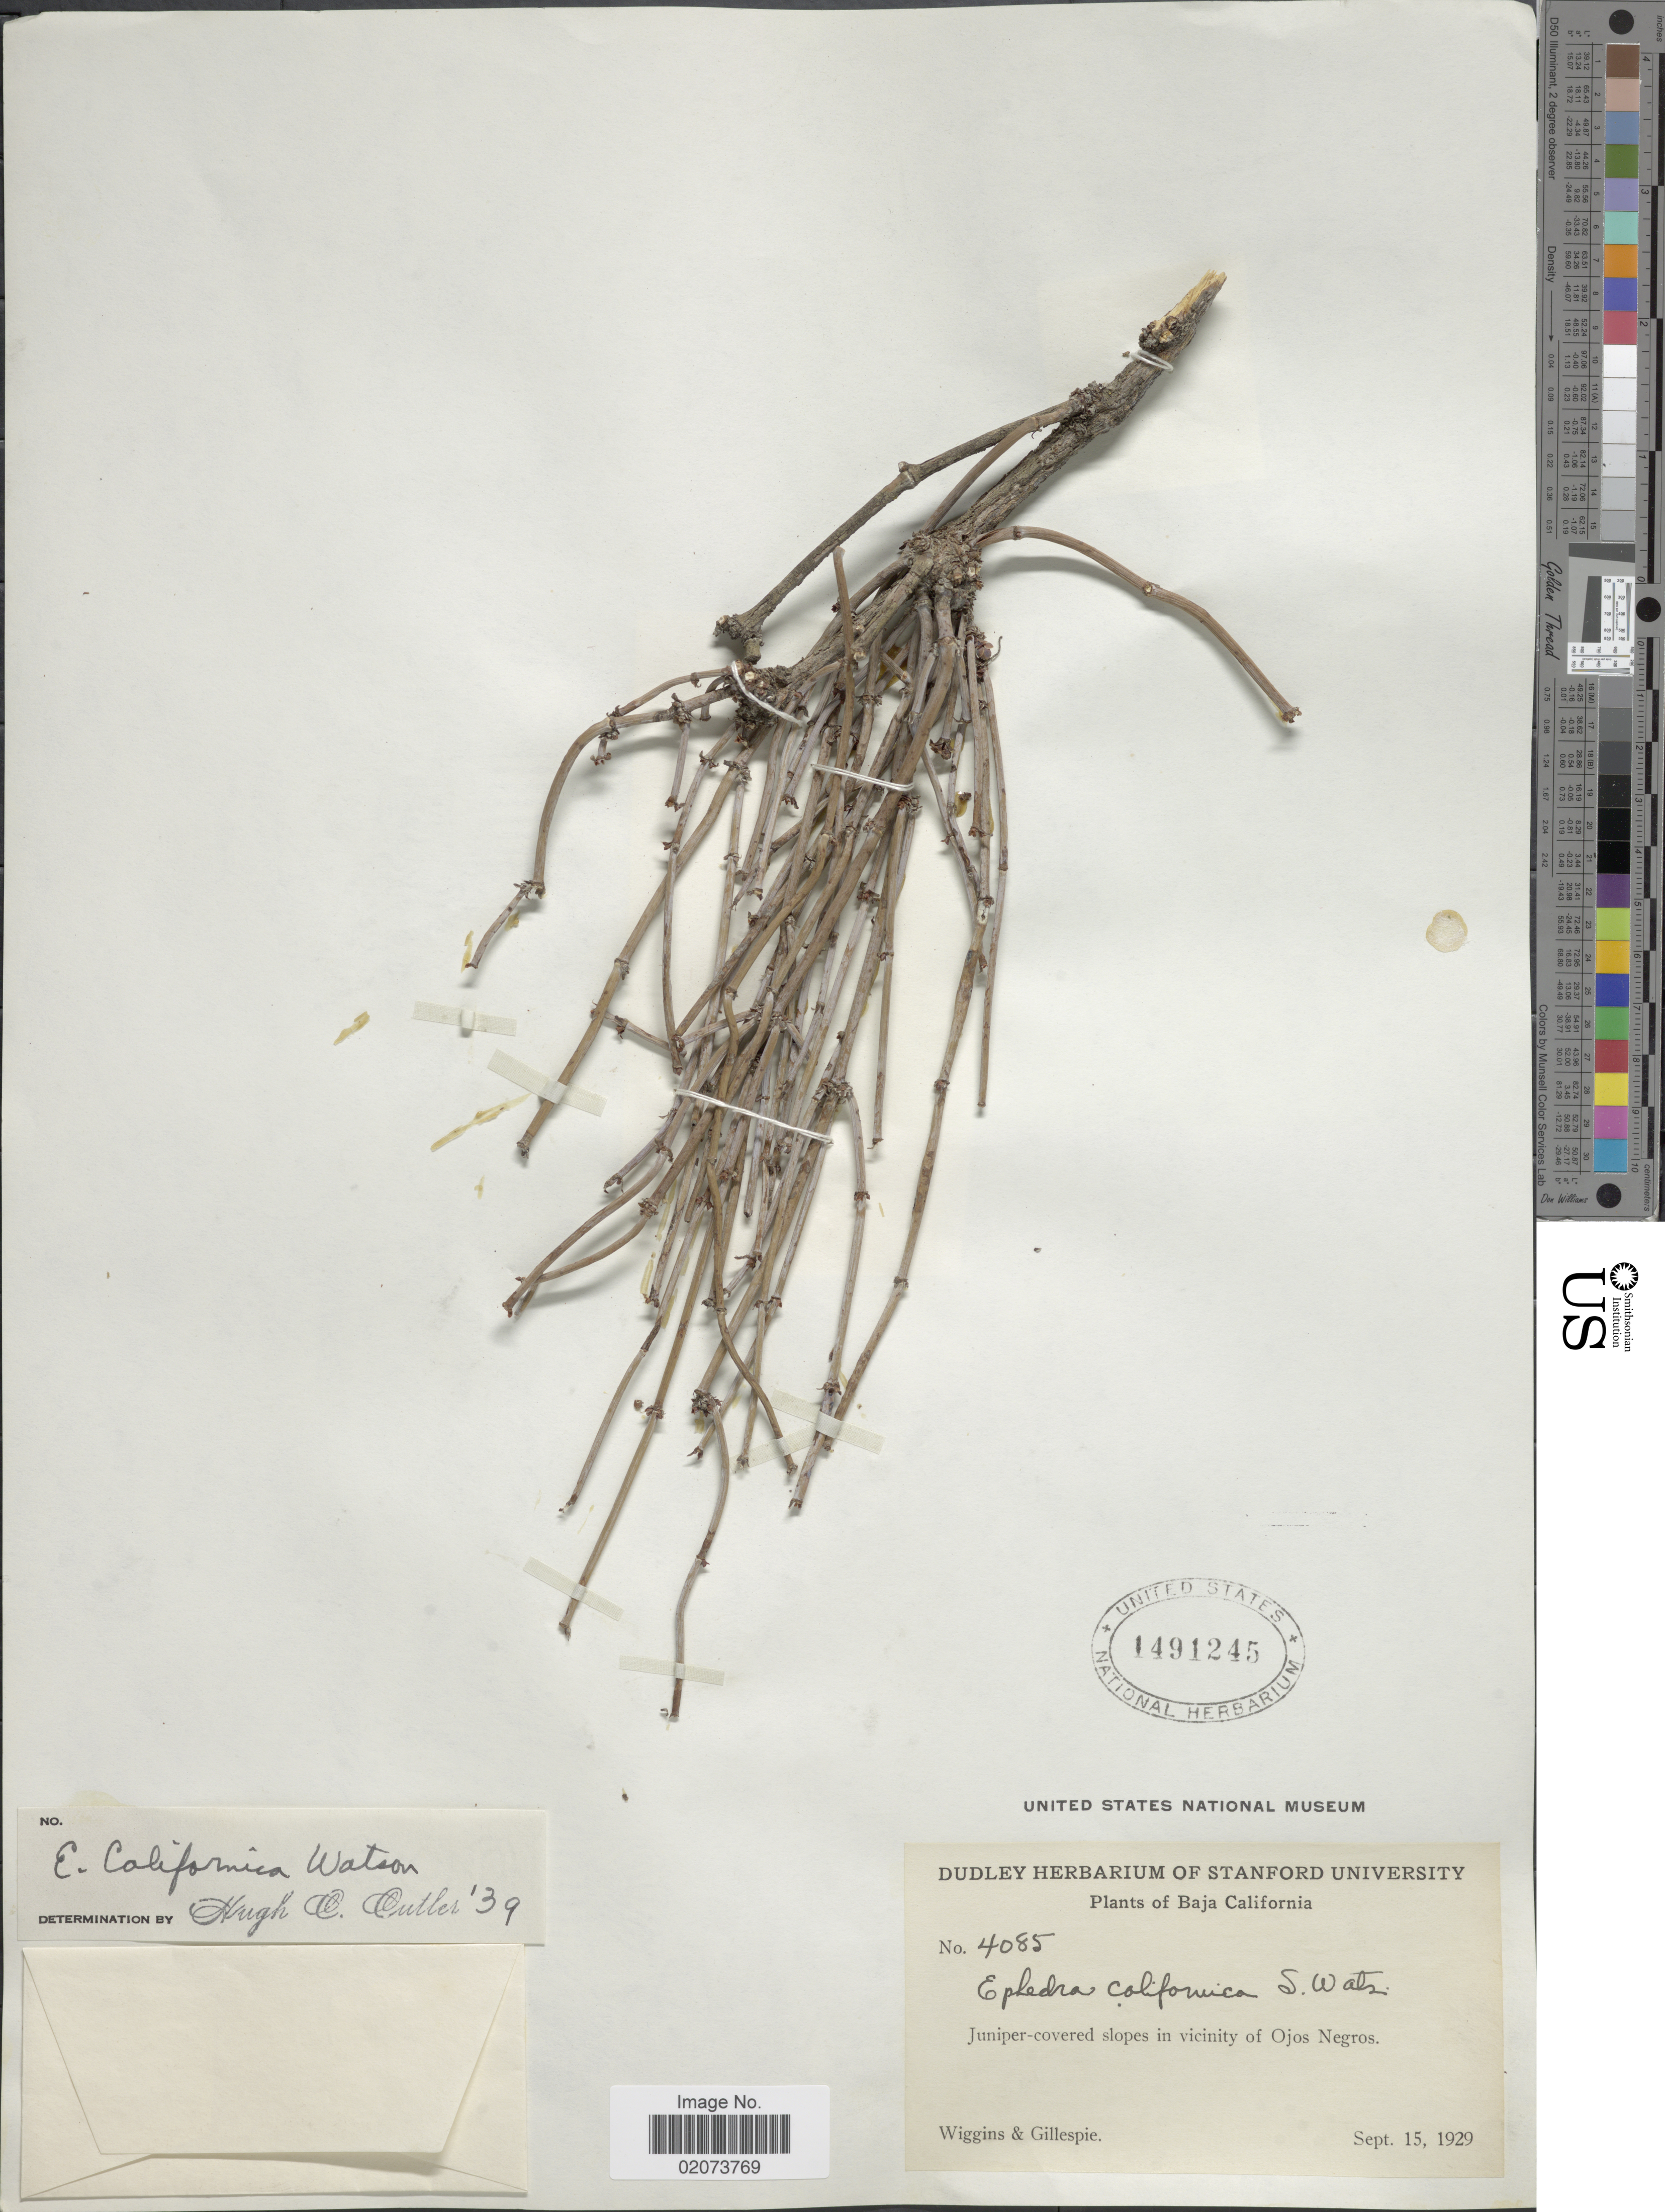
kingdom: Plantae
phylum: Tracheophyta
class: Gnetopsida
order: Ephedrales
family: Ephedraceae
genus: Ephedra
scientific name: Ephedra californica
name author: S. Watson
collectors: -- Wiggins & -- Gillespie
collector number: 4085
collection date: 1929-09-15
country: Mexico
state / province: Baja California Norte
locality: Juniper-covered slopes in vicinity of Ojos Negros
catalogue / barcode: US 1491245